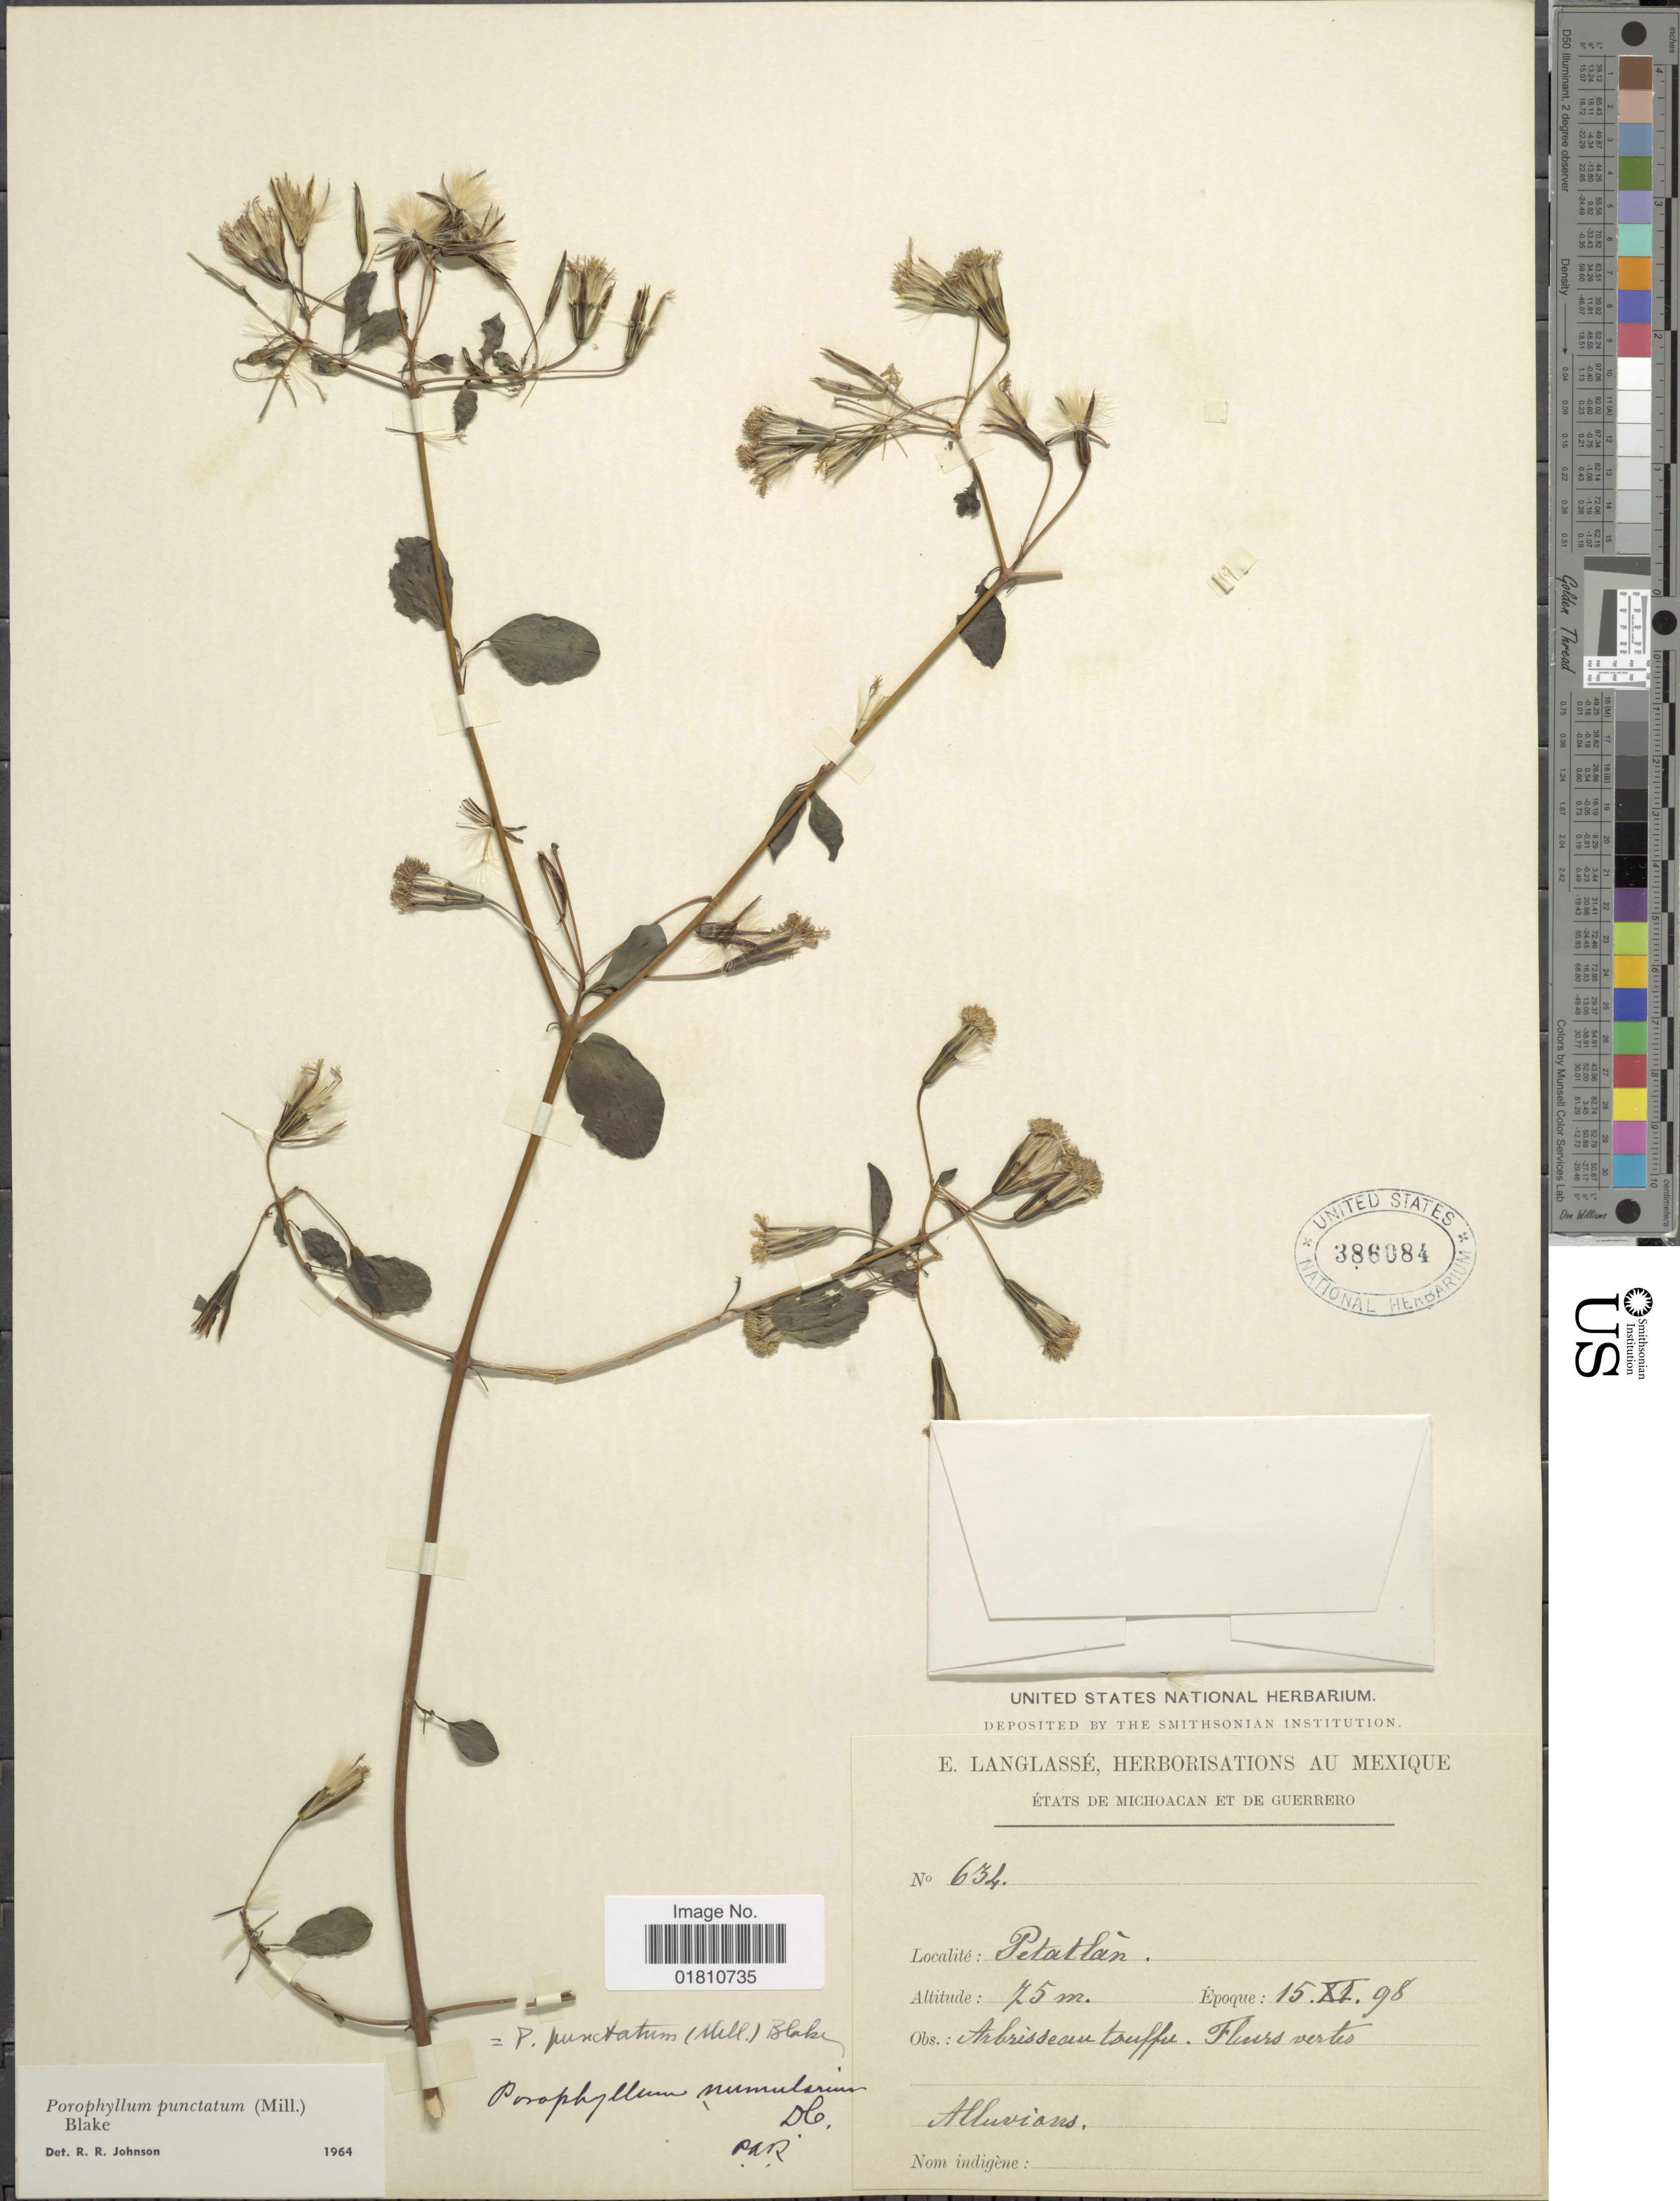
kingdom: Plantae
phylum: Tracheophyta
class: Magnoliopsida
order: Asterales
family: Asteraceae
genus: Porophyllum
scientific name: Porophyllum punctatum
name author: (Mill.) S.F. Blake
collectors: E. Langlassé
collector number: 634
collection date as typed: Transcribed d/m/y: 15/11/98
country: Mexico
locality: Etats de Michoacan et de Guerrero, Petatlan.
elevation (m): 75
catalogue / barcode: US 386084